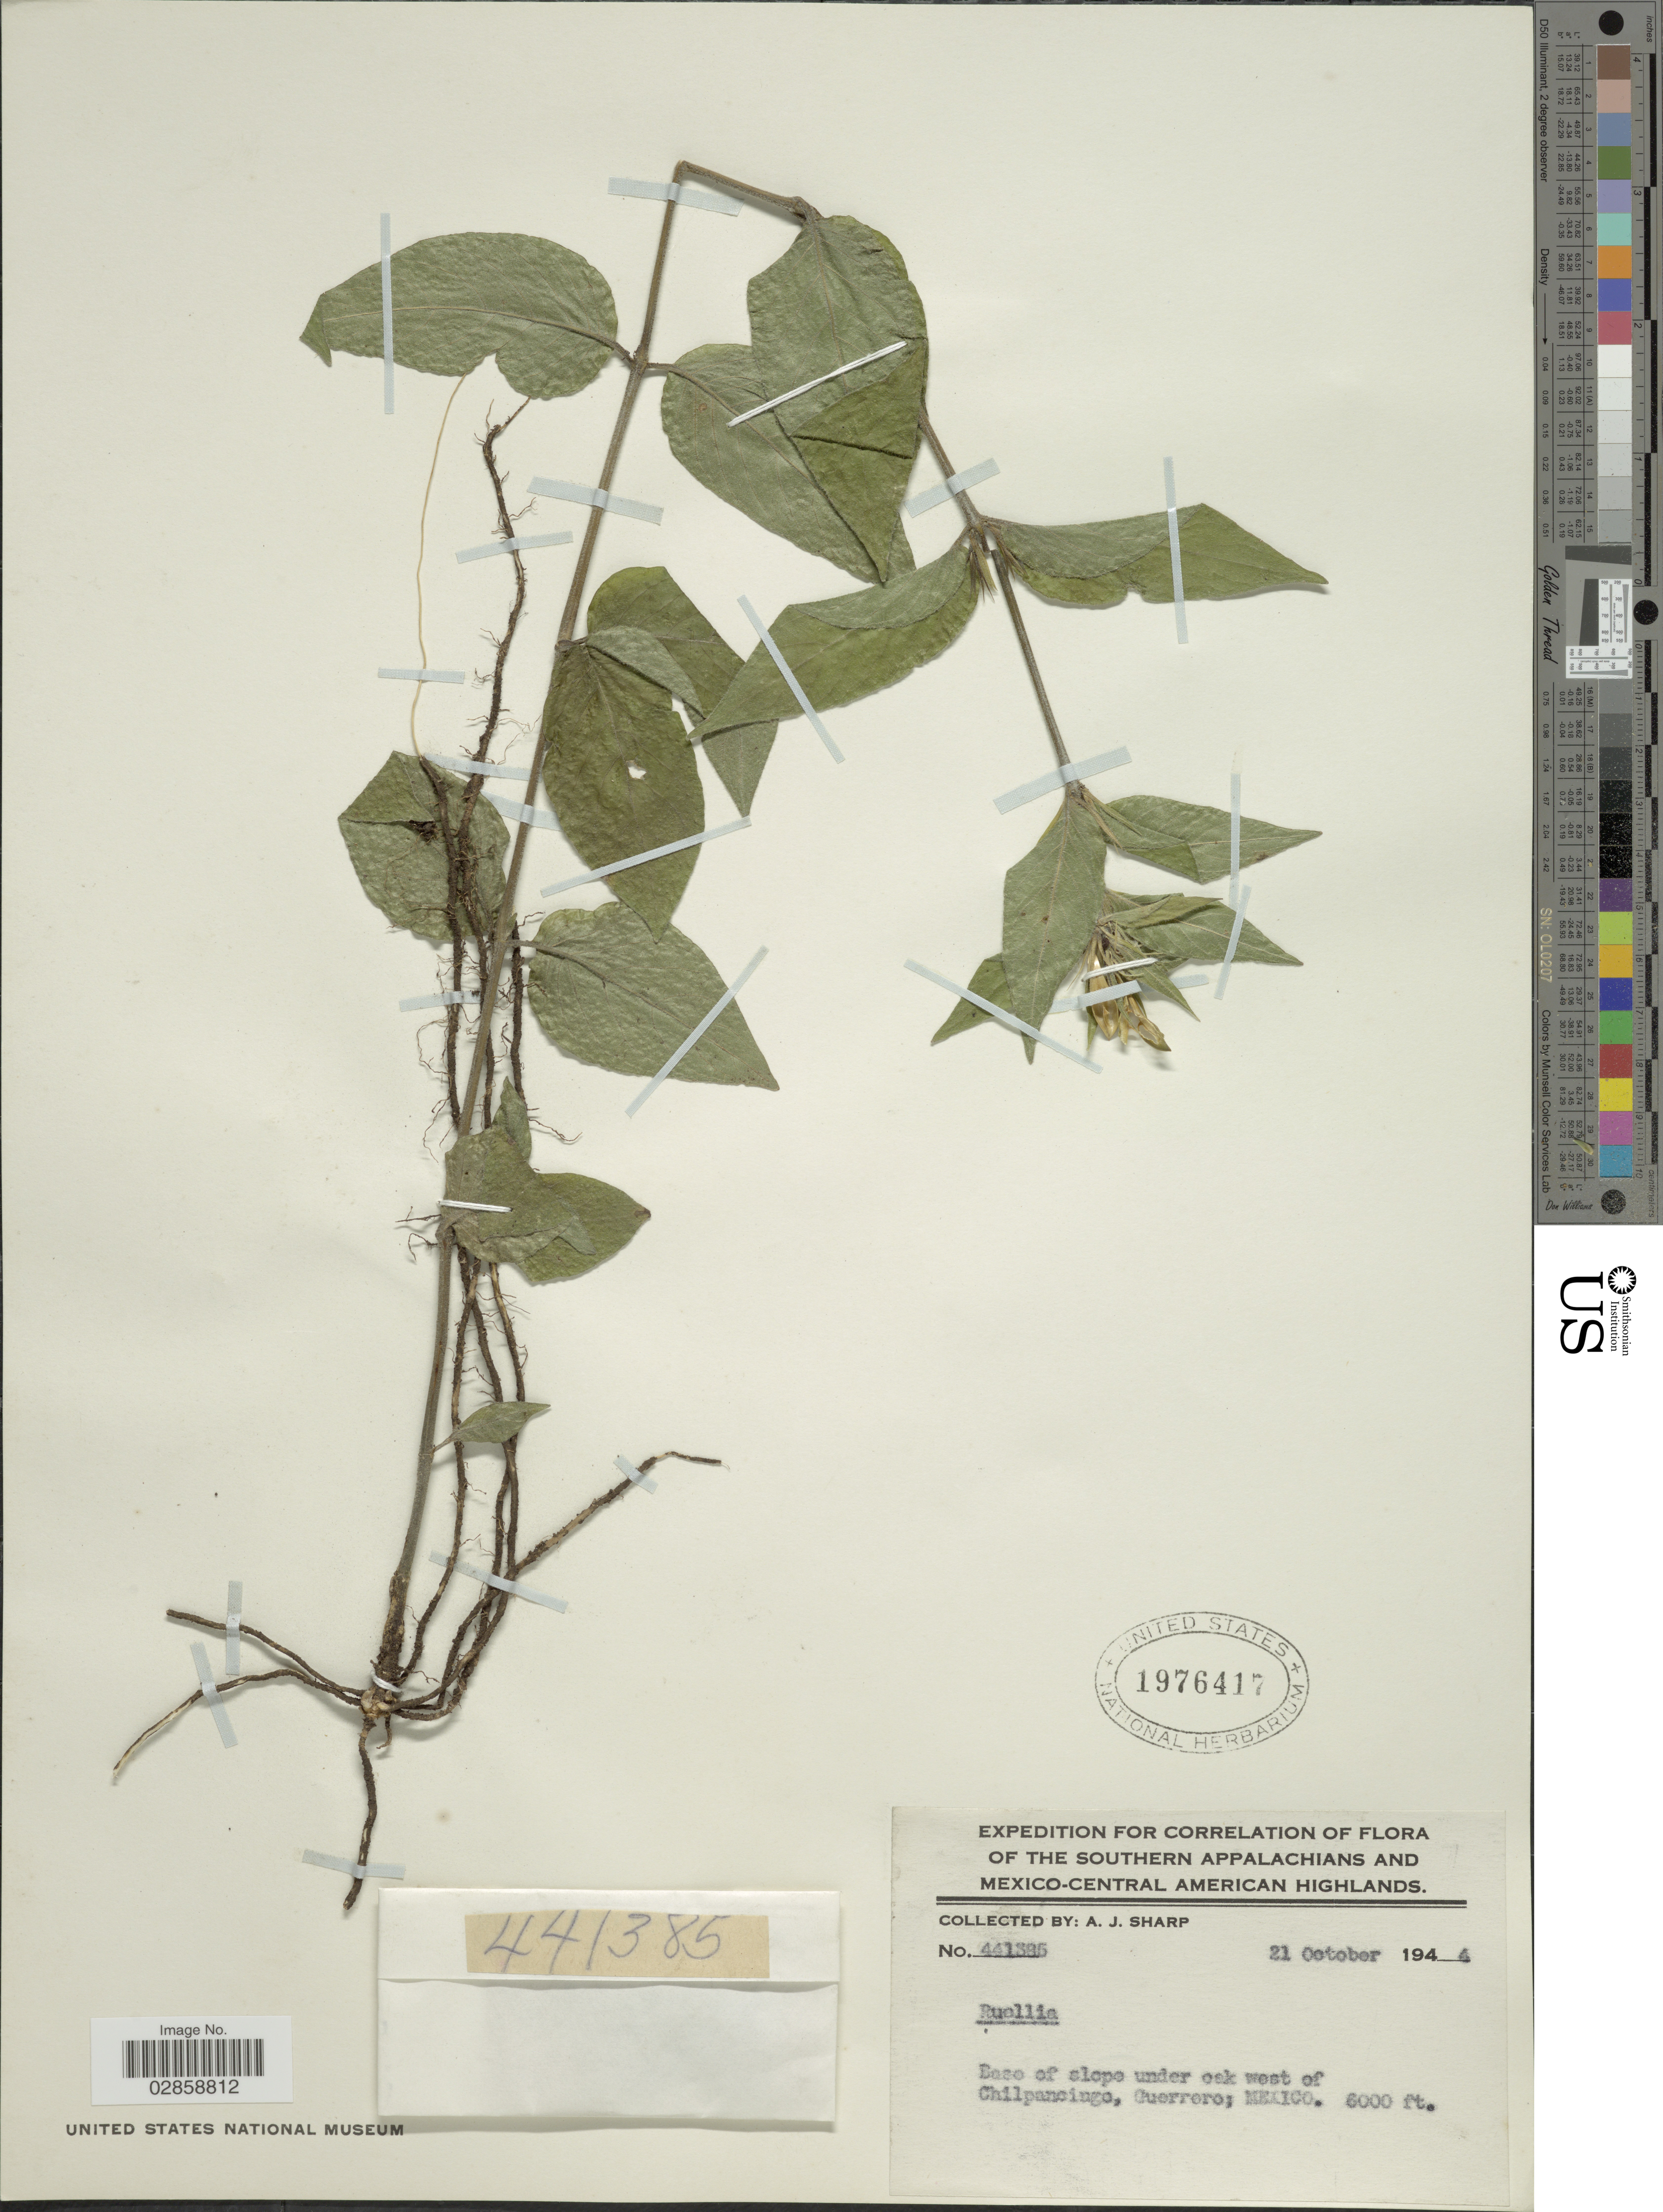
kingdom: Plantae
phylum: Tracheophyta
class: Magnoliopsida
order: Lamiales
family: Acanthaceae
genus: Ruellia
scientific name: Ruellia sp.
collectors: A. J. Sharp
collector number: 441385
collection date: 1944-10-21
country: Mexico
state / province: Guerrero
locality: Southern Appalachians and Mexico-Central American Highlands. Base of slope under oak west of Chilpancingo.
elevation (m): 1829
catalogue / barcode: US 1976417